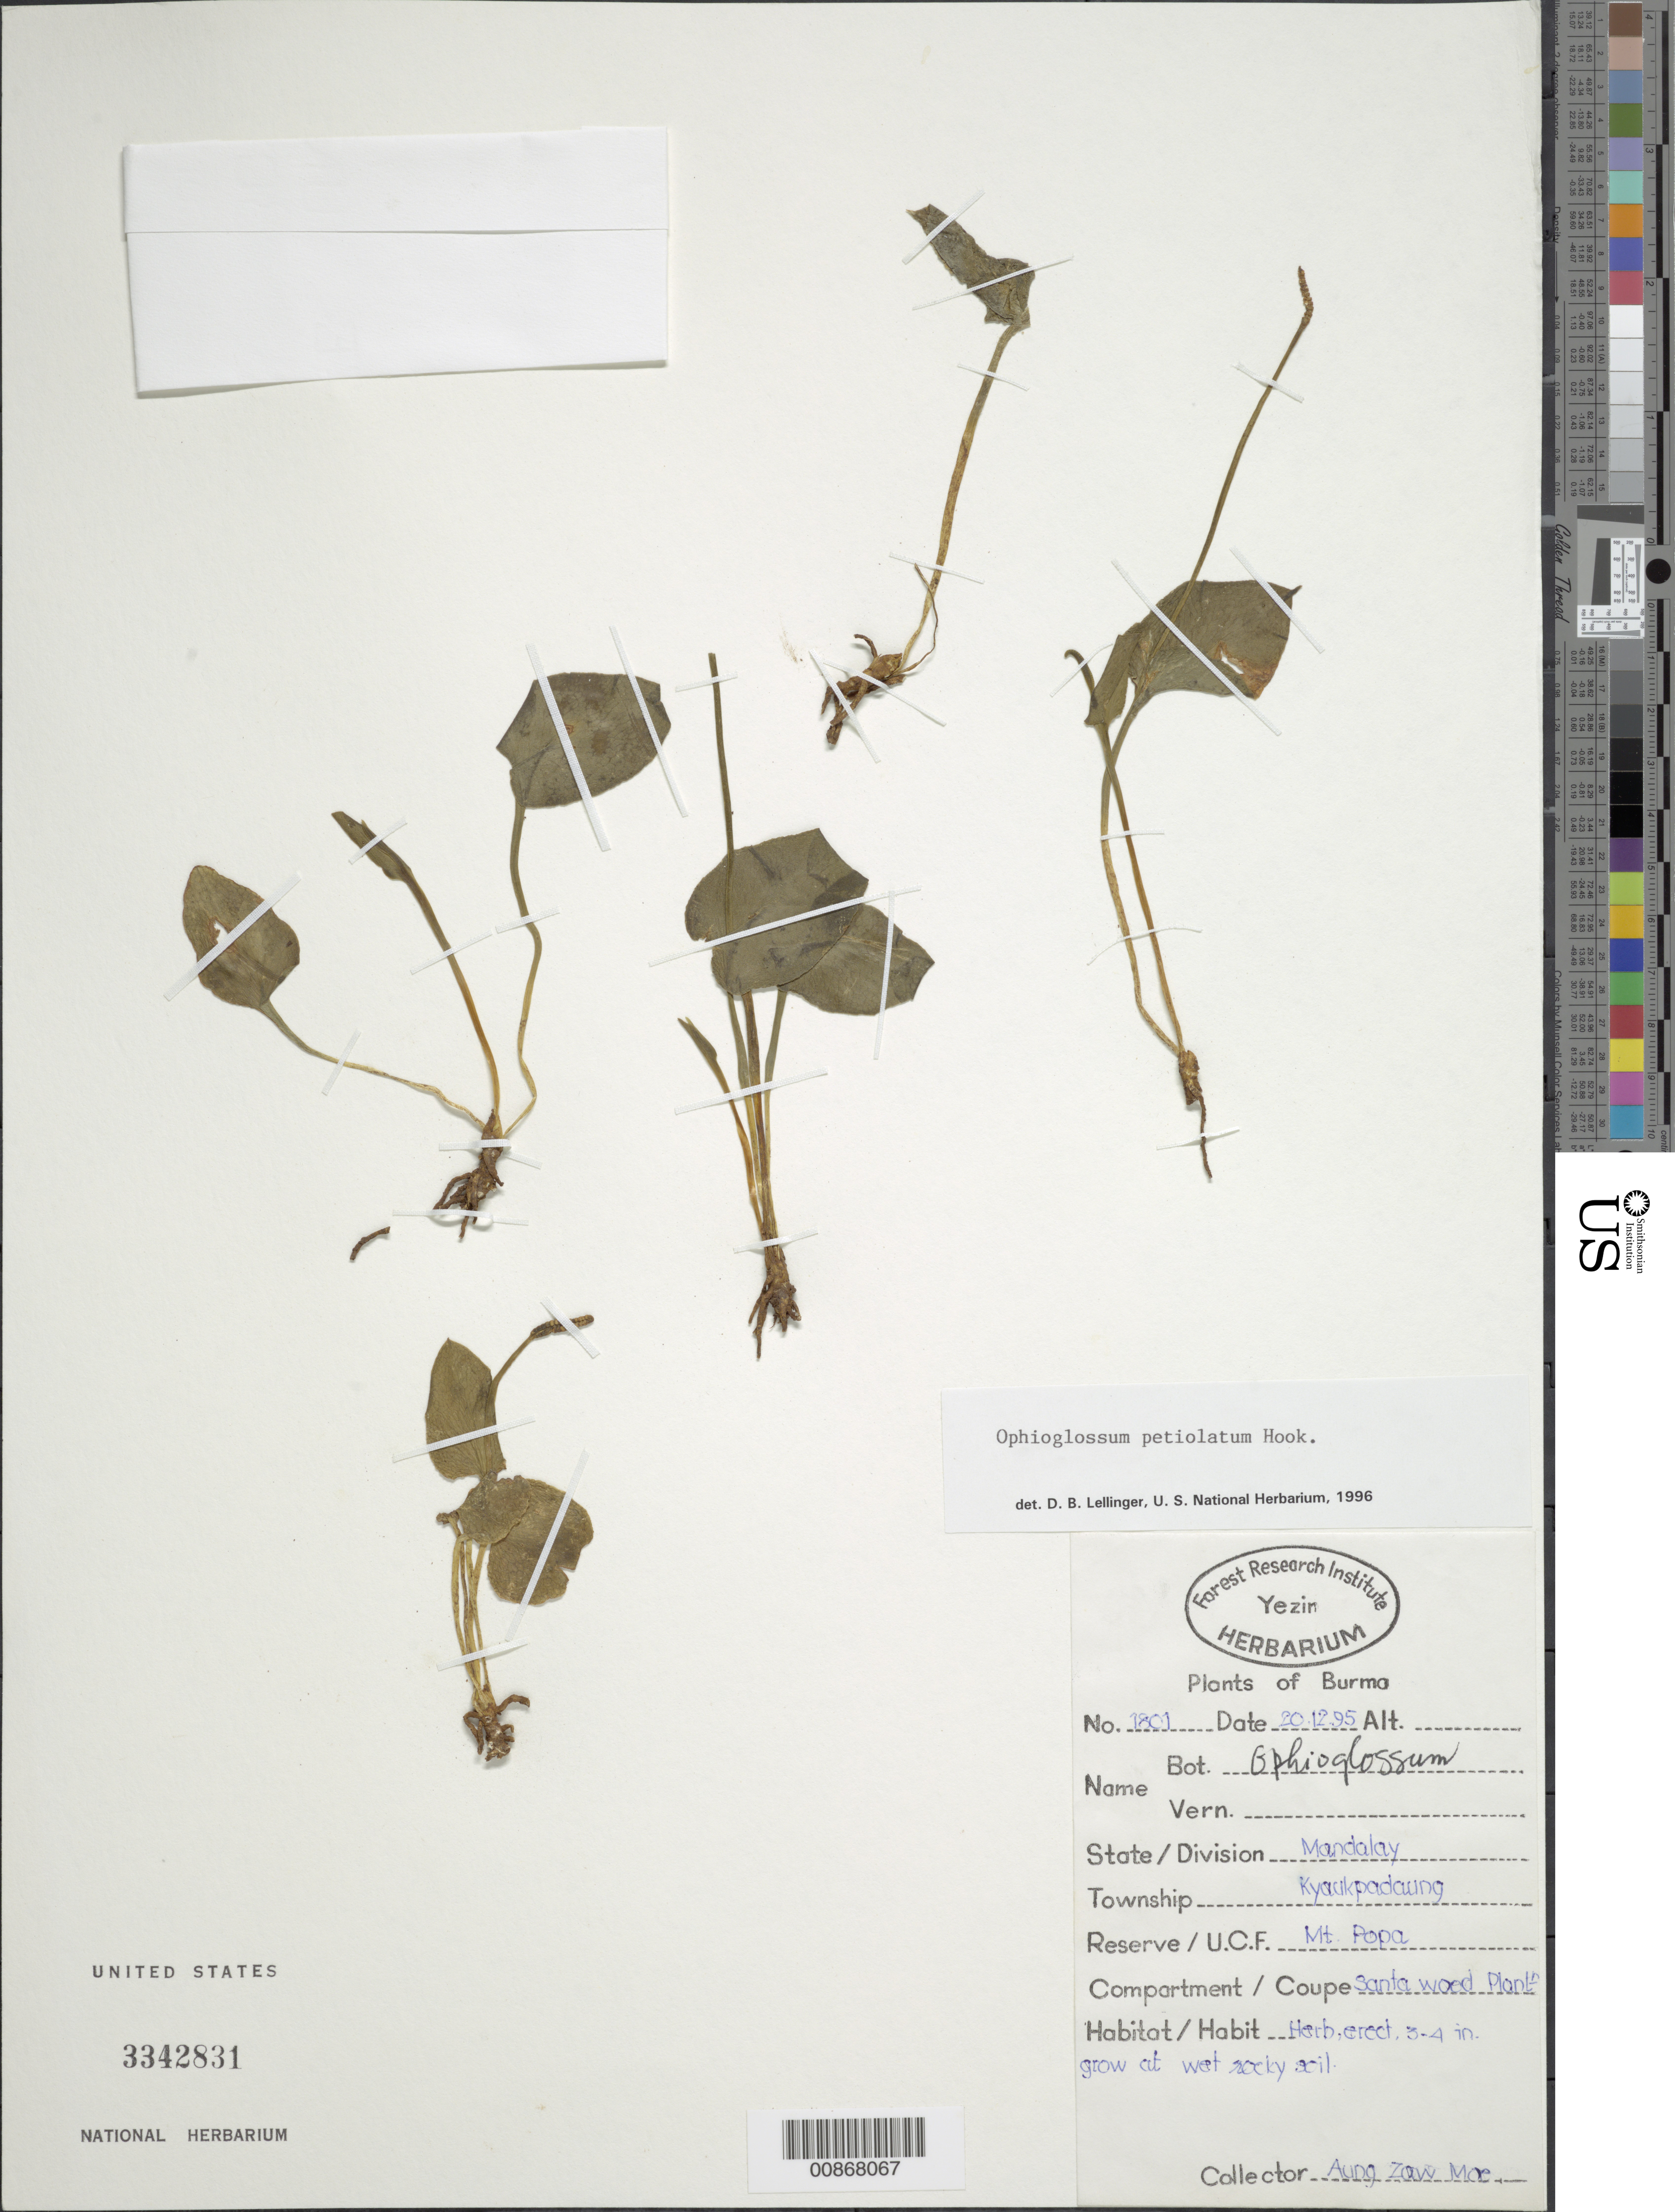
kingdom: Plantae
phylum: Tracheophyta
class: Polypodiopsida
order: Ophioglossales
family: Ophioglossaceae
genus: Ophioglossum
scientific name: Ophioglossum petiolatum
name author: Hook.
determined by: Lellinger, David B., (BOT), Smithsonian Institution - National Museum of Natural History (UNITED STATES)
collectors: Aung Zaw Moe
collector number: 1801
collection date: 1995-12-20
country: Myanmar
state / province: Mandalay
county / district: Kyaukpadaung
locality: Mt. Popa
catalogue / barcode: US 3342831